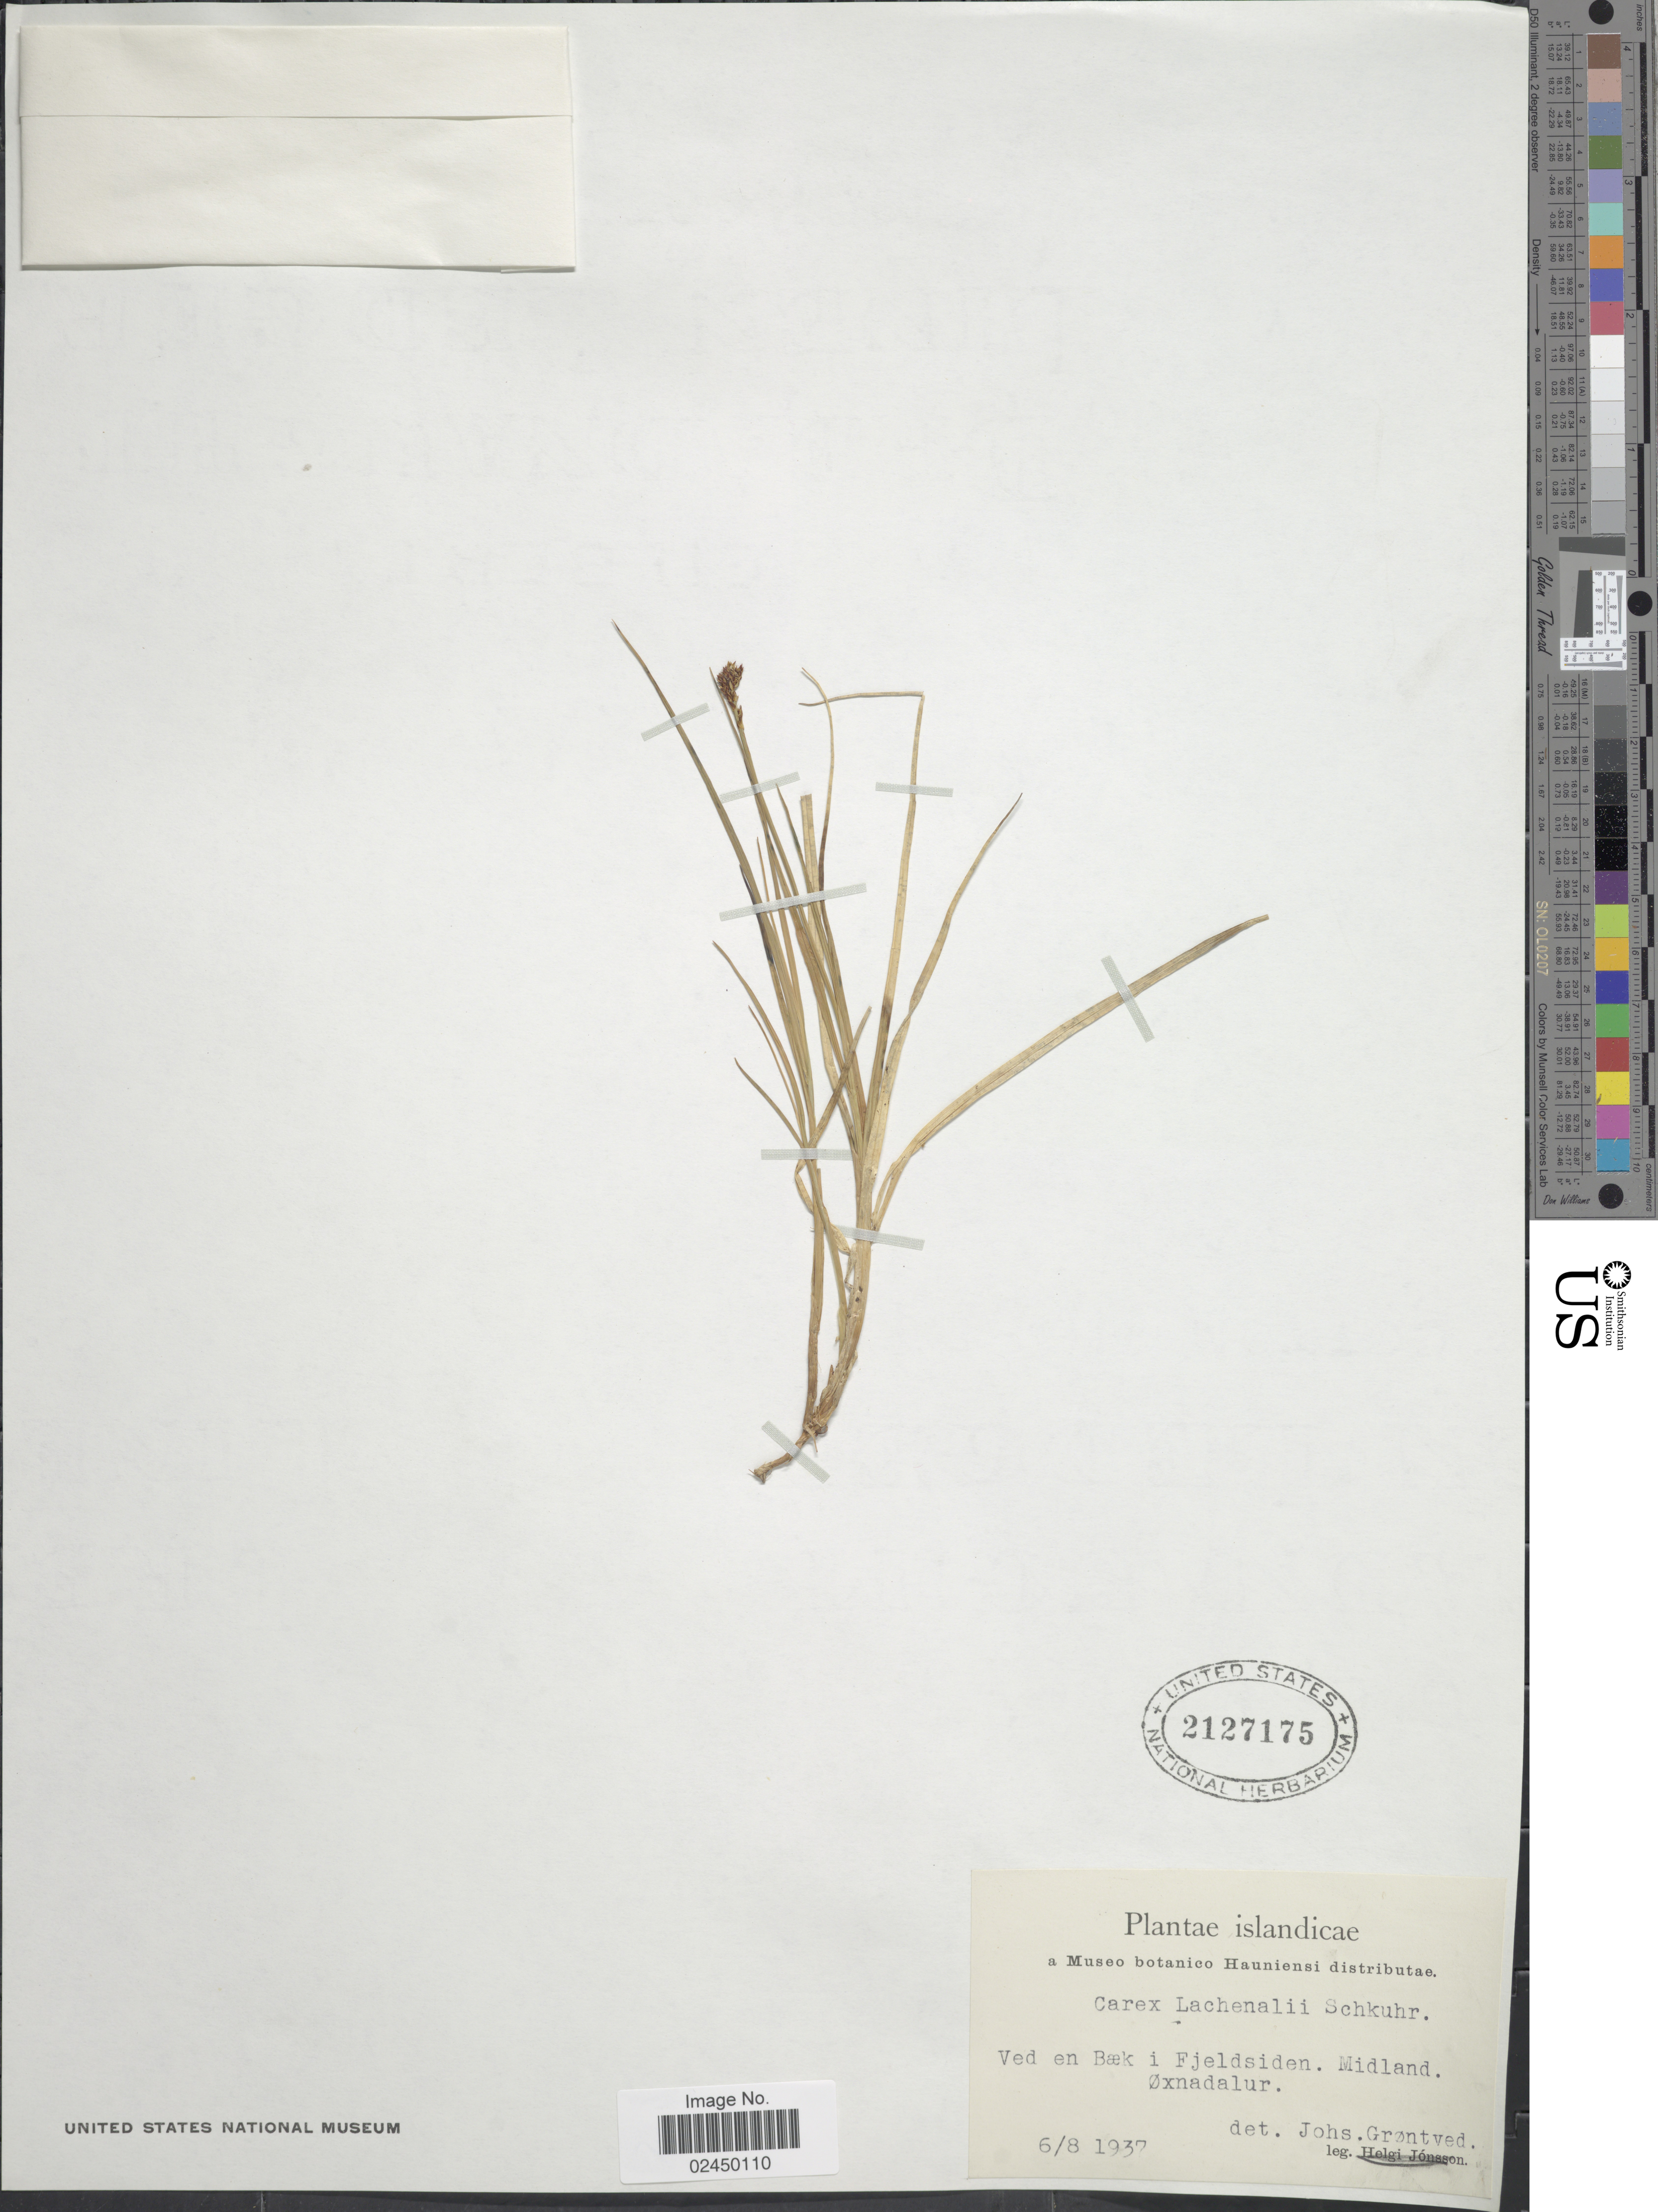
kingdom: Plantae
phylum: Tracheophyta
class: Liliopsida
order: Poales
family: Cyperaceae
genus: Carex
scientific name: Carex lachenalii subsp. lachenalii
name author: Schkuhr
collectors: H. Jónsson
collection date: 1937-08-06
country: Iceland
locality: Ved en Bæk i Fjeldsiden. Midland. Oxnadalur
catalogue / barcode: US 2127175